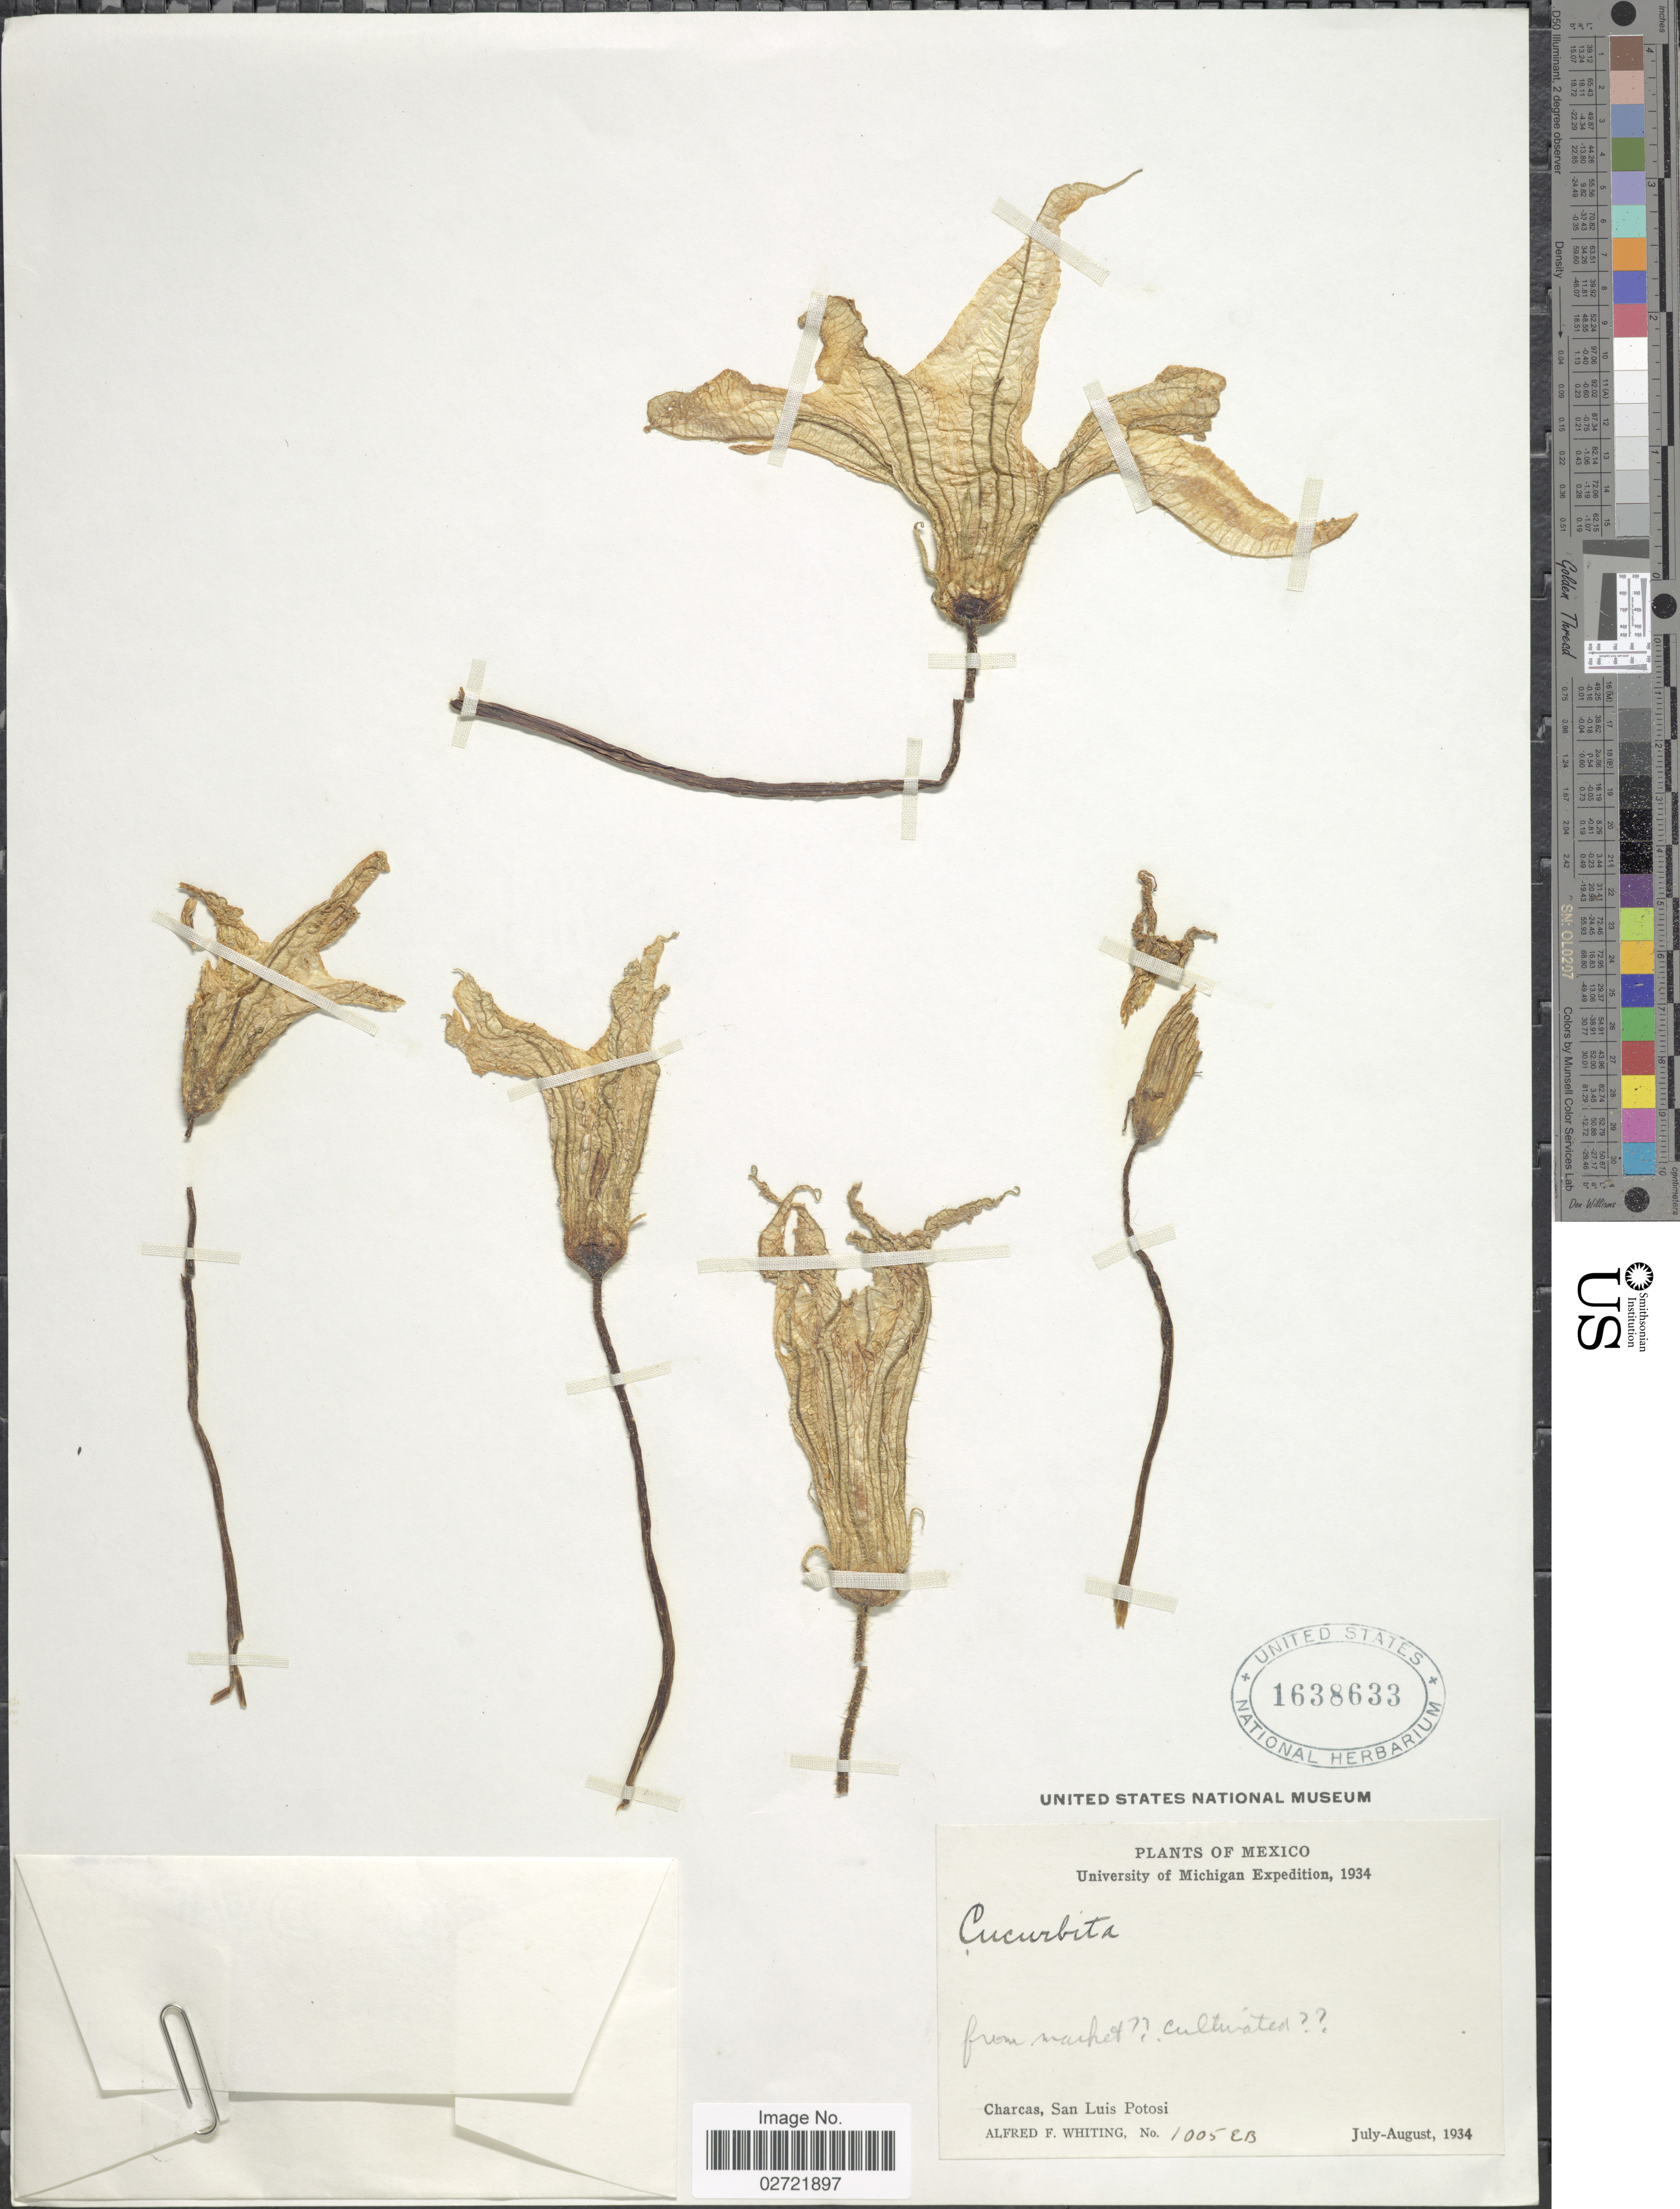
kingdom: Plantae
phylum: Tracheophyta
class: Magnoliopsida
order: Cucurbitales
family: Cucurbitaceae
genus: Cucurbita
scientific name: Cucurbita sp.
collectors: A. F. Whiting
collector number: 1005 EB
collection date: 1934-07/1934-08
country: Mexico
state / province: San Luis Potosí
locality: Charcas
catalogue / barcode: US 1638633